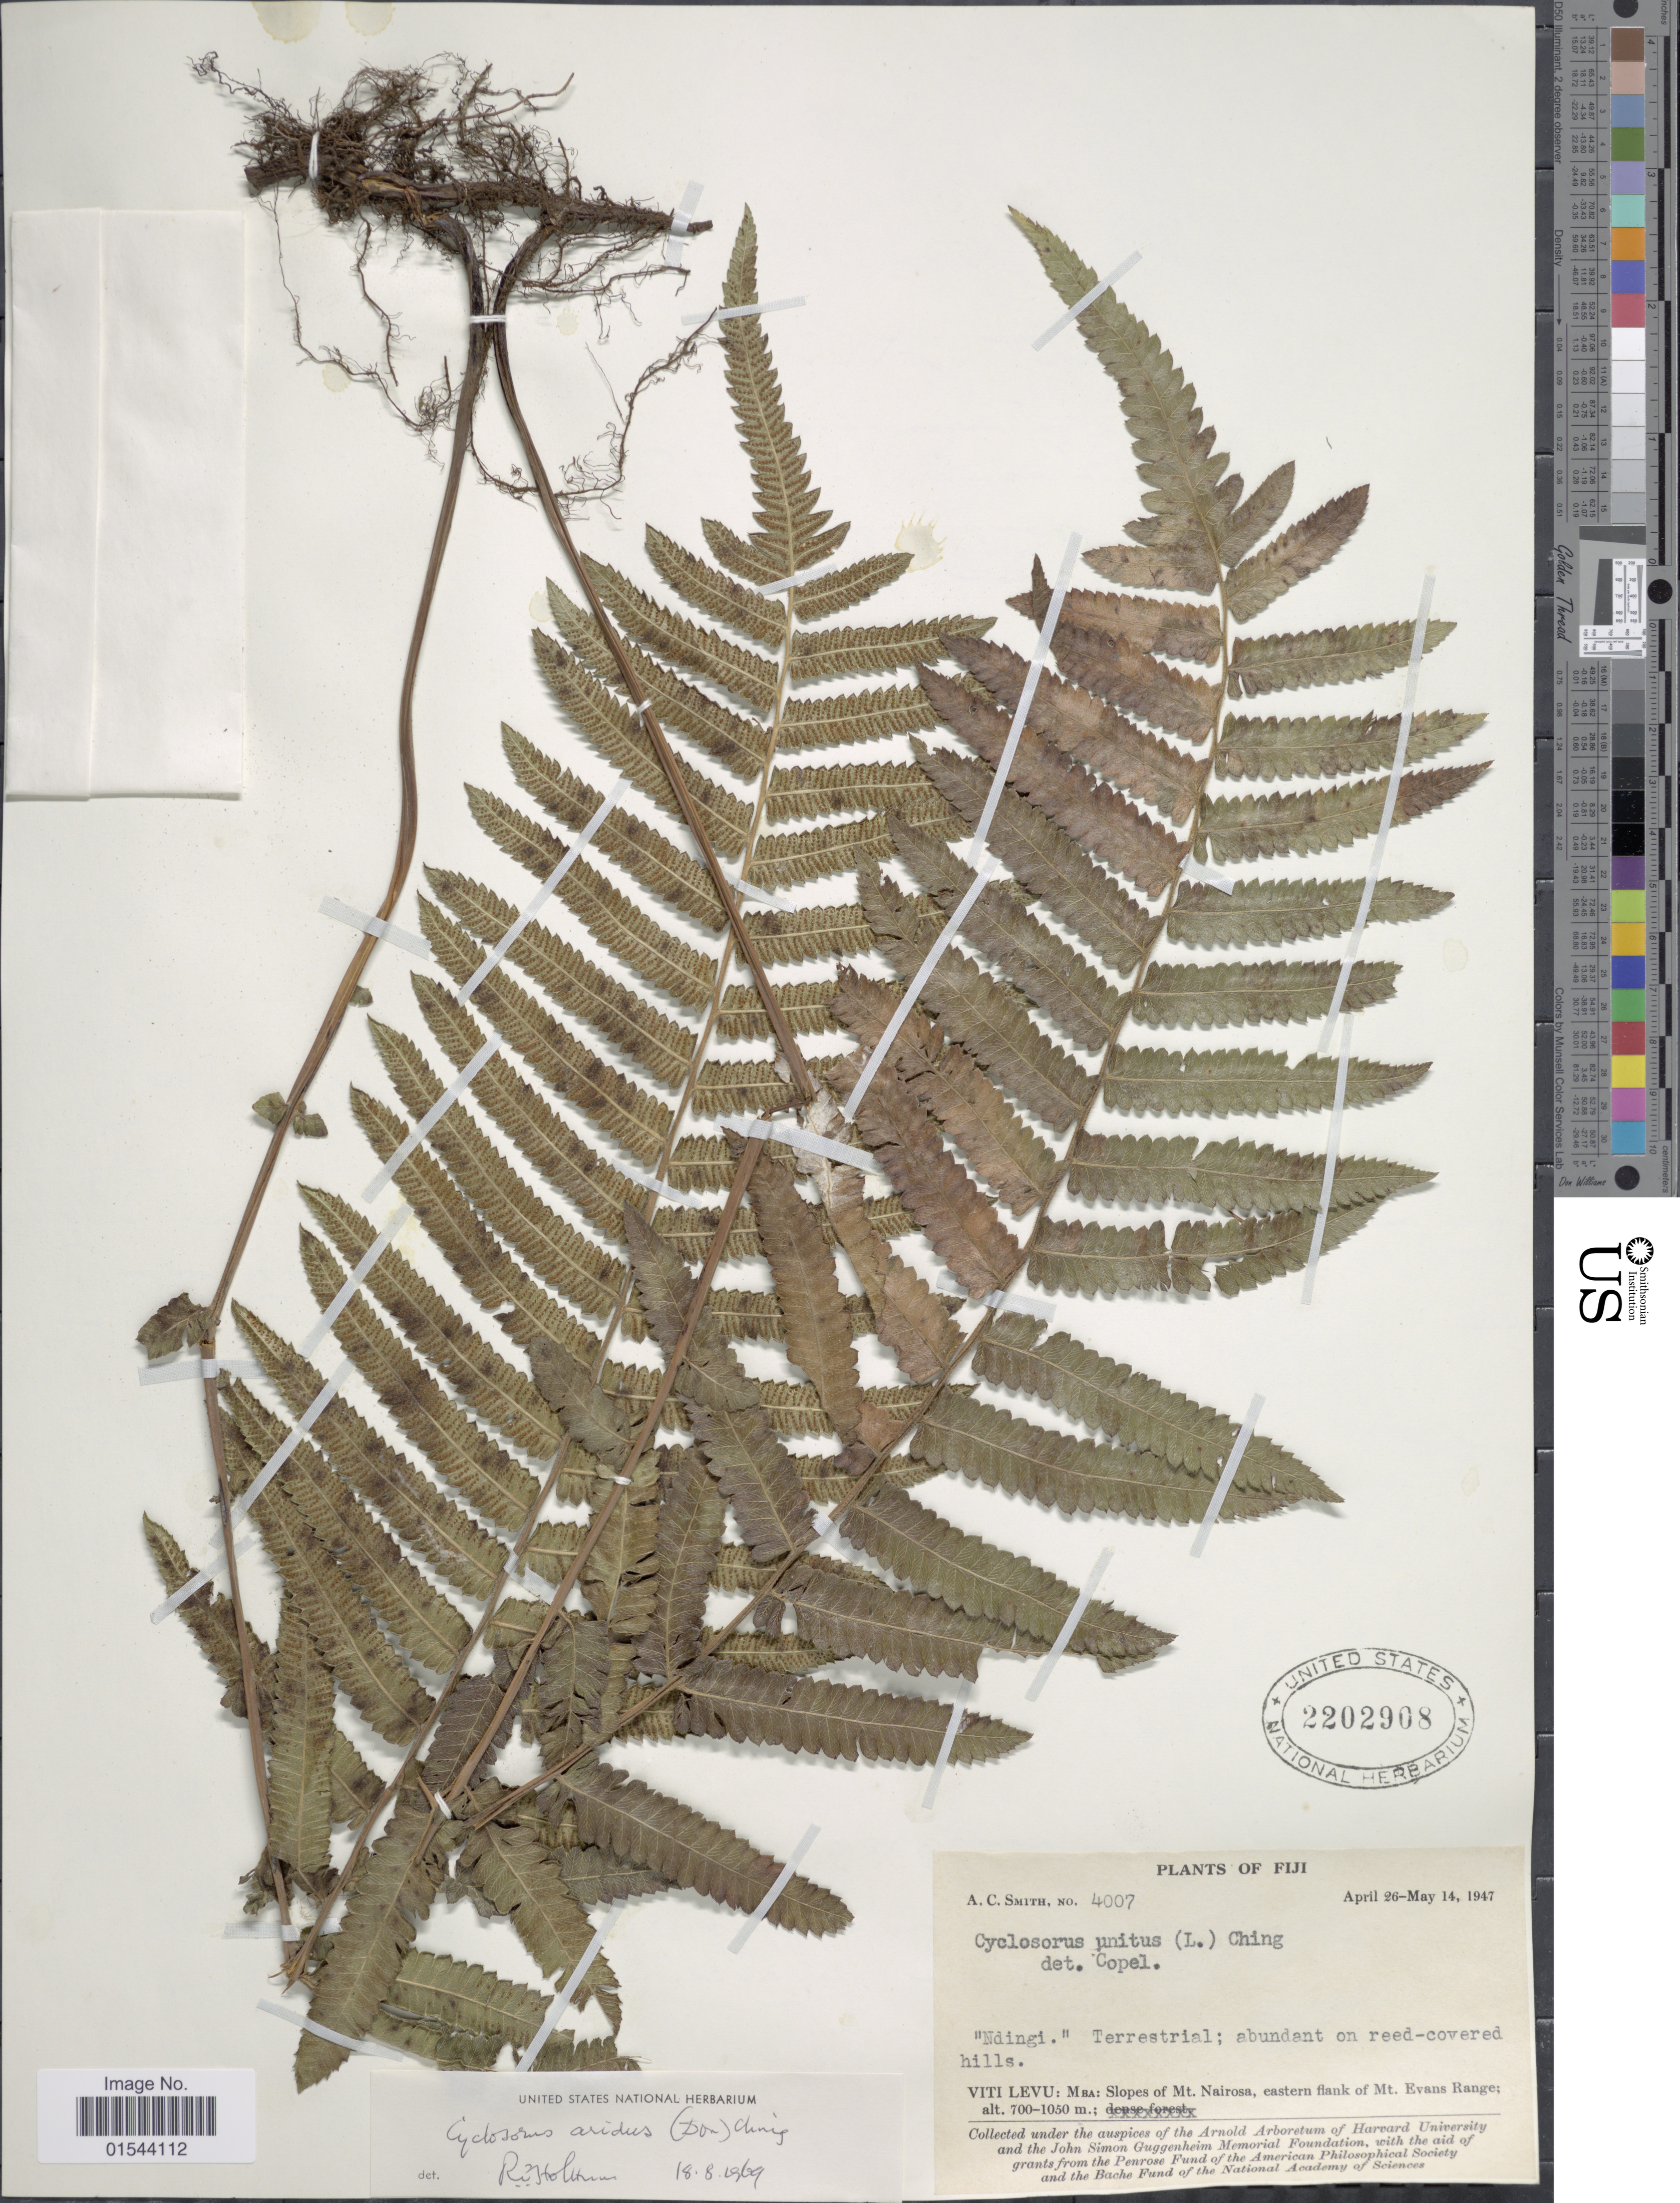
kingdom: Plantae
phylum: Tracheophyta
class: Polypodiopsida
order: Polypodiales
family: Thelypteridaceae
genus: Christella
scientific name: Christella arida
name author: (D. Don) Holttum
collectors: A. C. Smith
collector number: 4007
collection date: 1947-04-26/1947-05-14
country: Fiji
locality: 'Ndingi'. Viti Levu: Mba: Slopes of Mt Nairosa, eastern flank of Mt Evans Range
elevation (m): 700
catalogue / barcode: US 2202908